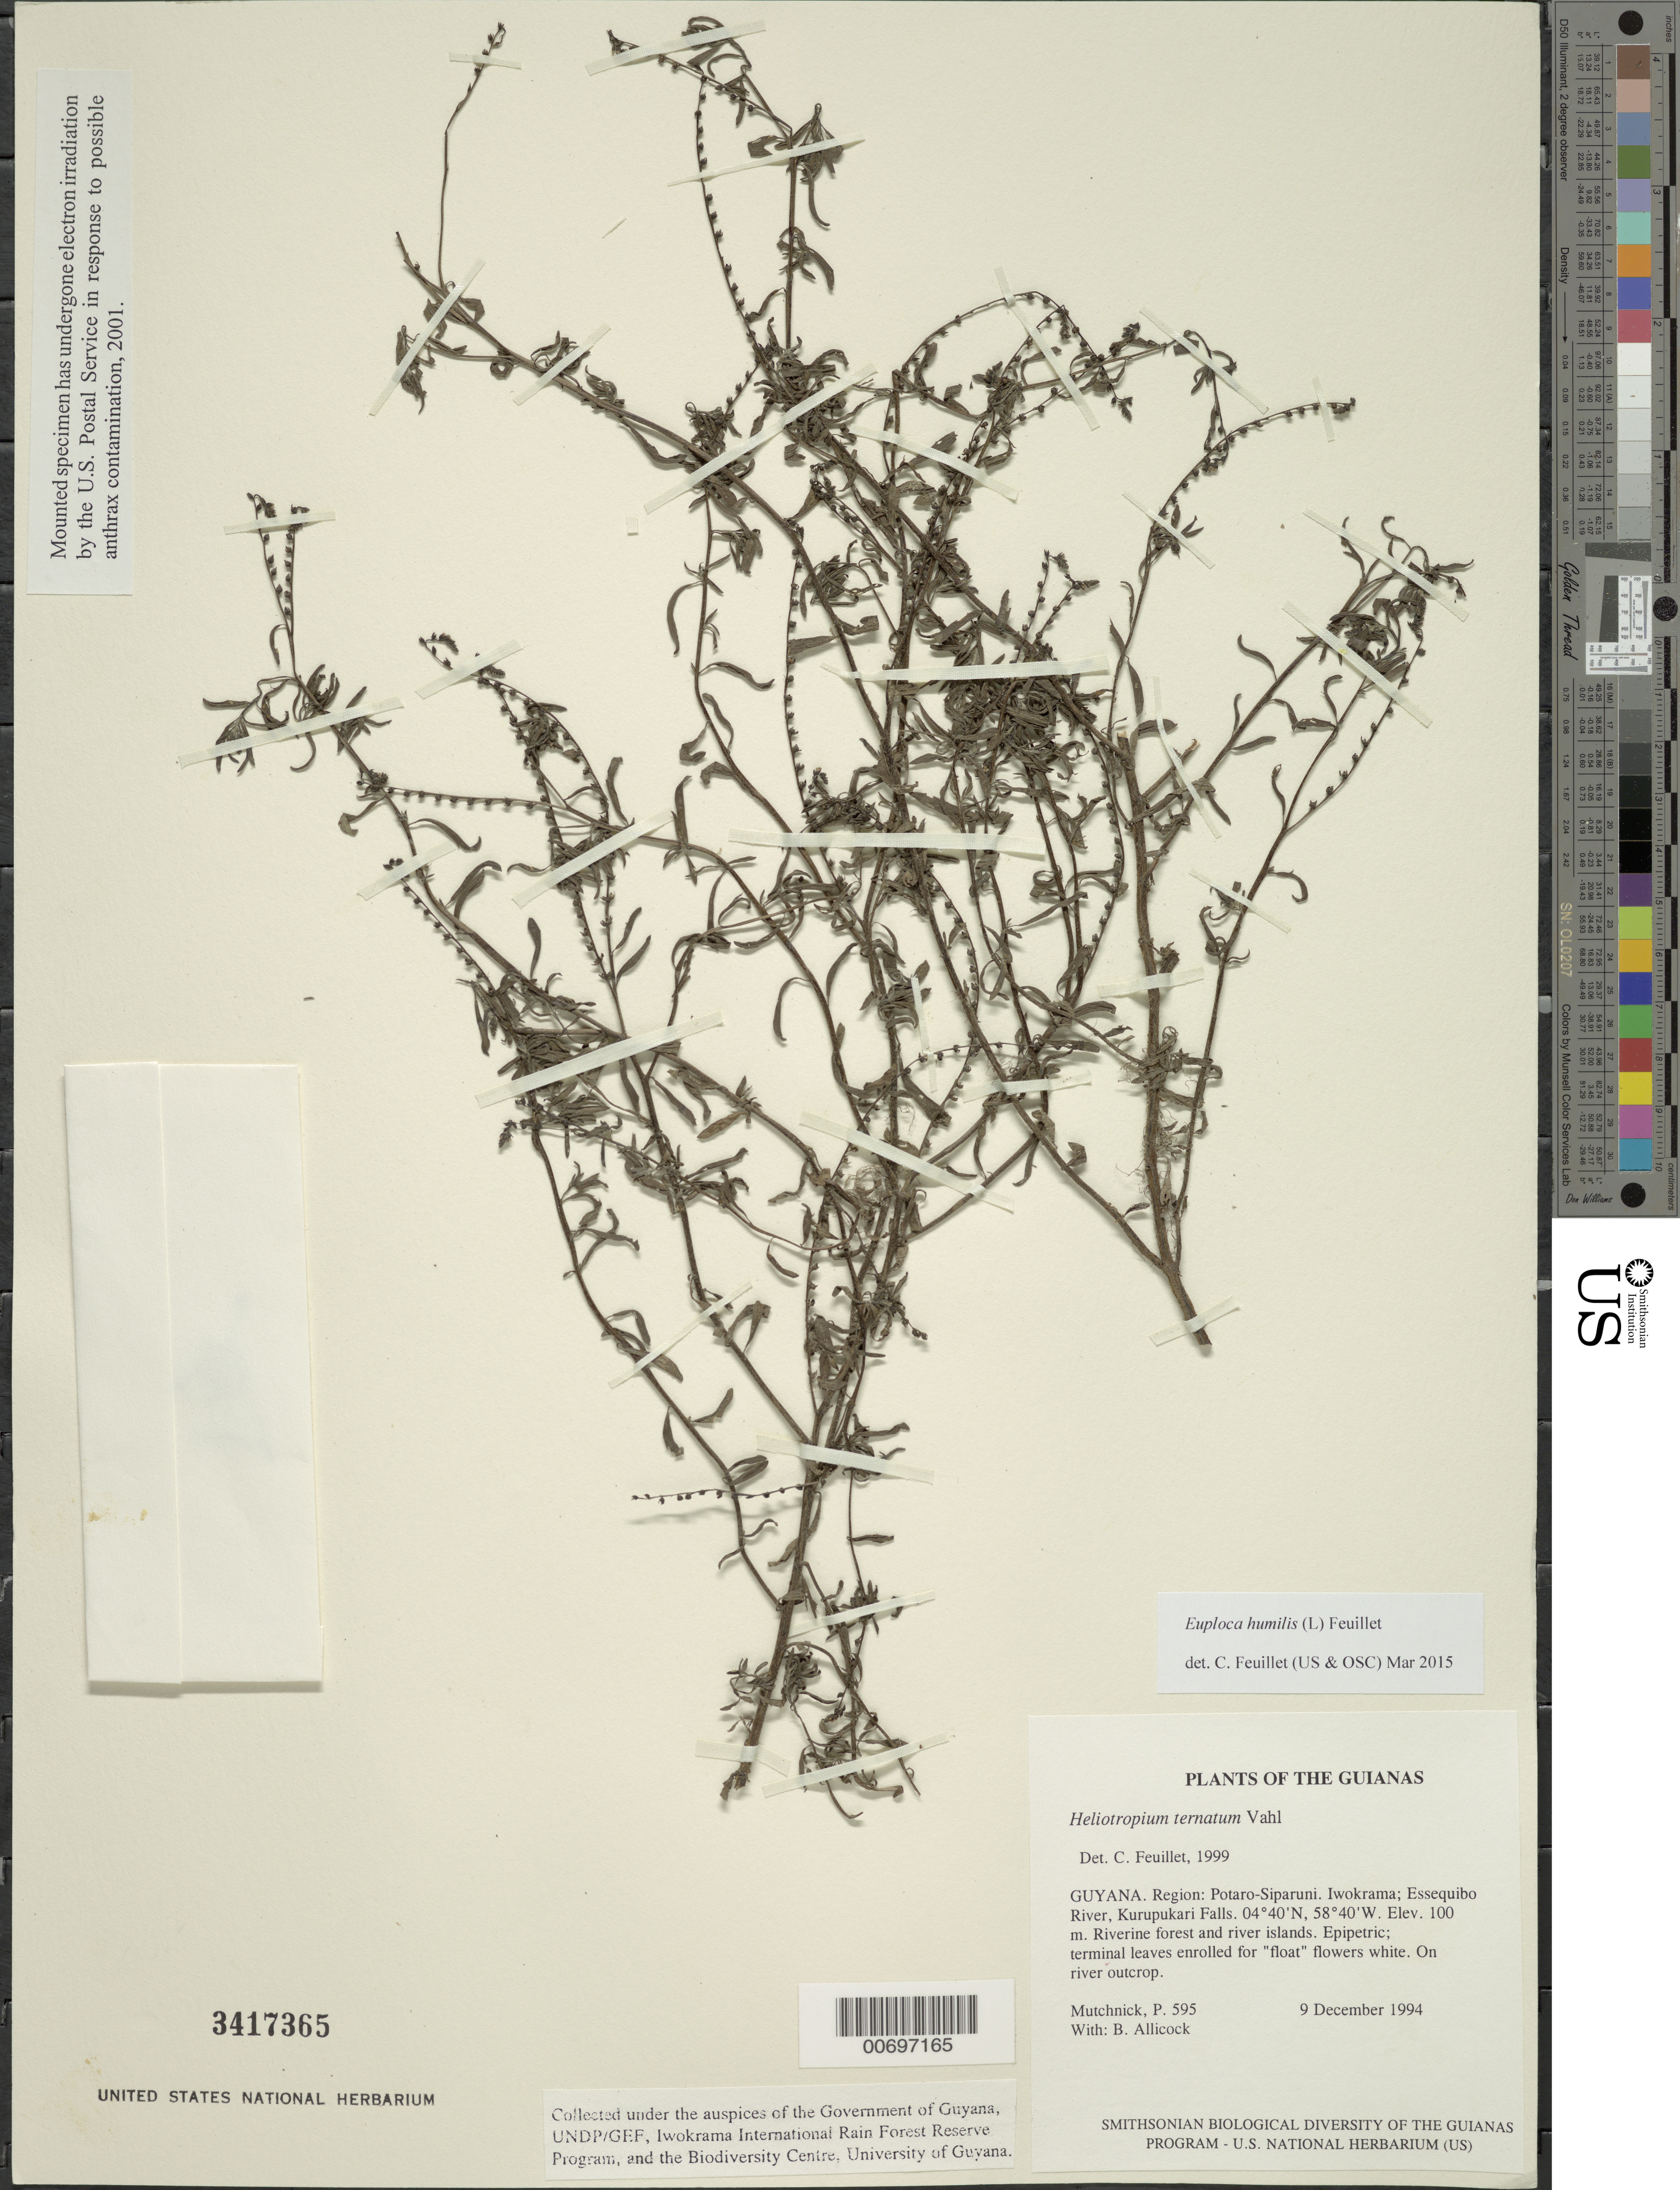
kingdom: Plantae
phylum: Tracheophyta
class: Magnoliopsida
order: Boraginales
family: Heliotropiaceae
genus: Euploca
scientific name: Euploca humilis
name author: (L.) Feuillet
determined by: Feuillet, C.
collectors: P. Mutchnick & B. Allicock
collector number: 595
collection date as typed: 9 December 1994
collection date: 1994-12-09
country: Guyana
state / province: Potaro-Siparuni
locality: Iwokrama; Essequibo River, Kurupukari Falls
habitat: Riverine forest and river islands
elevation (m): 100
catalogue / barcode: US 3417365